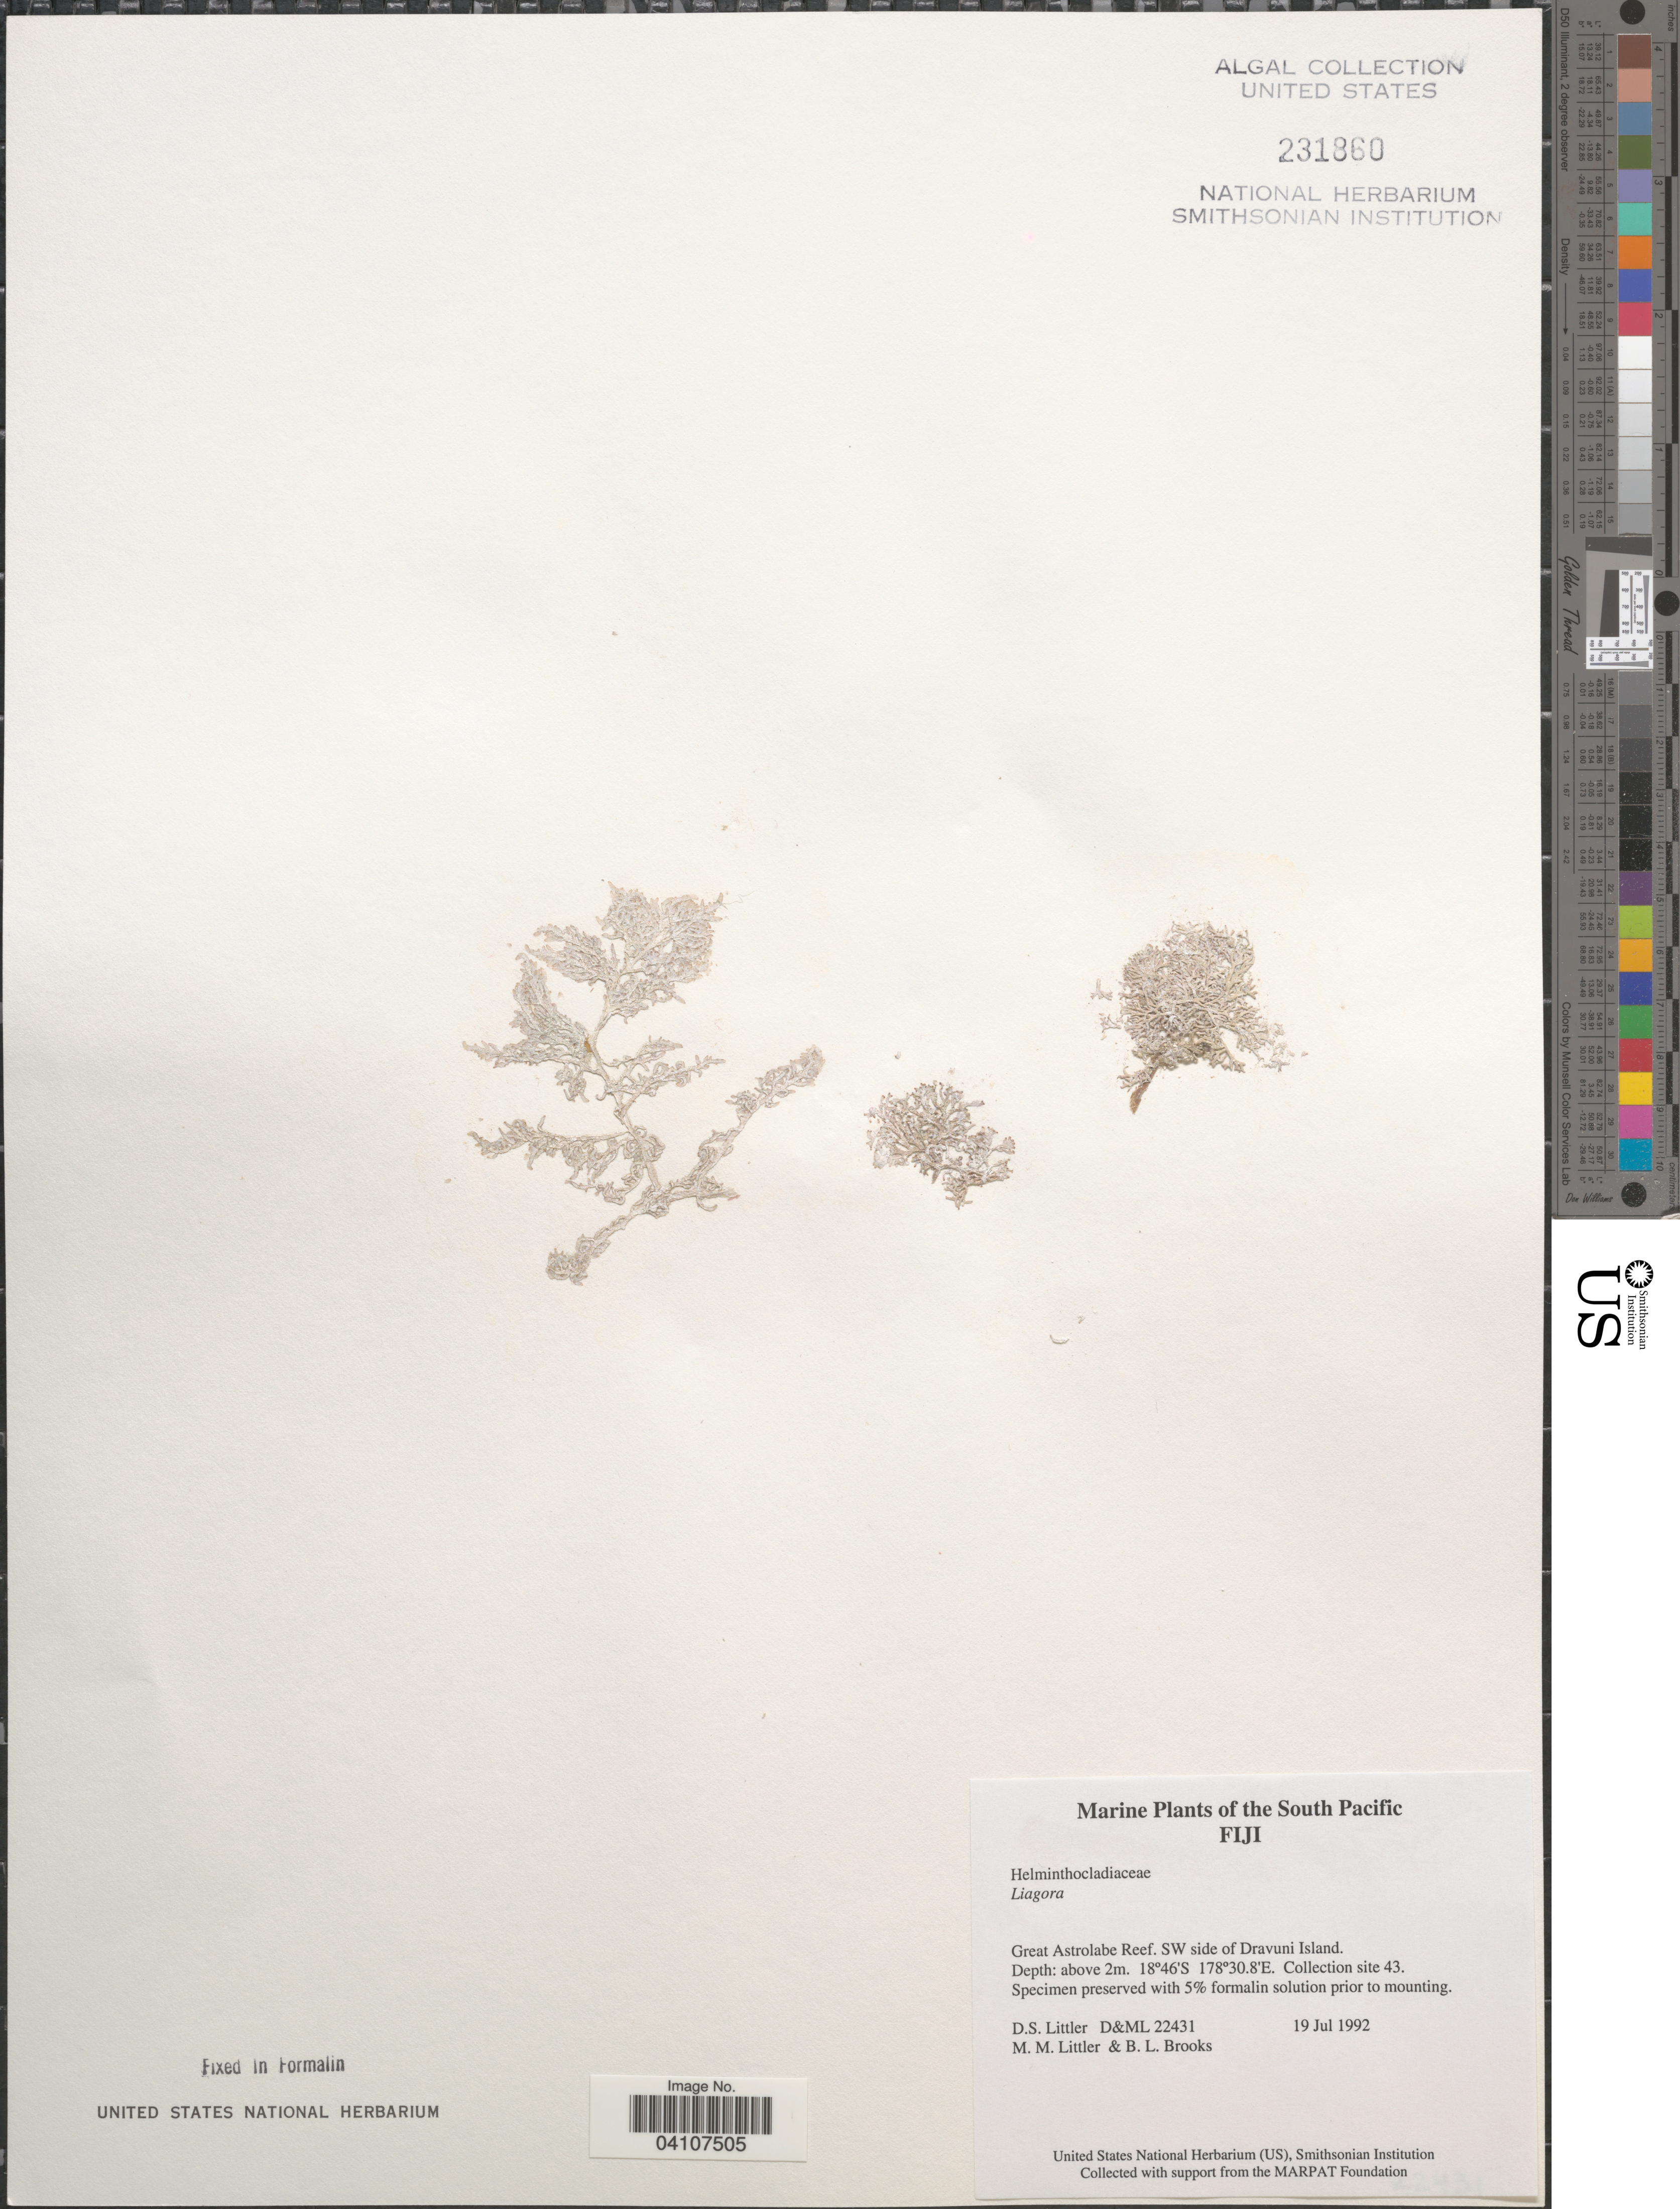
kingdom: Plantae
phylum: Rhodophyta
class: Florideophyceae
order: Nemaliales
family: Liagoraceae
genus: Liagora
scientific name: Liagora sp.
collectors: D. S. Littler & B. Brooks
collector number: D&ML 22431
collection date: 1992-07-19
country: Fiji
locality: The South Pacific. Great Astrolabe Reef. SW side of Dravuni Island. Collection site 43.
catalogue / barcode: US 231860